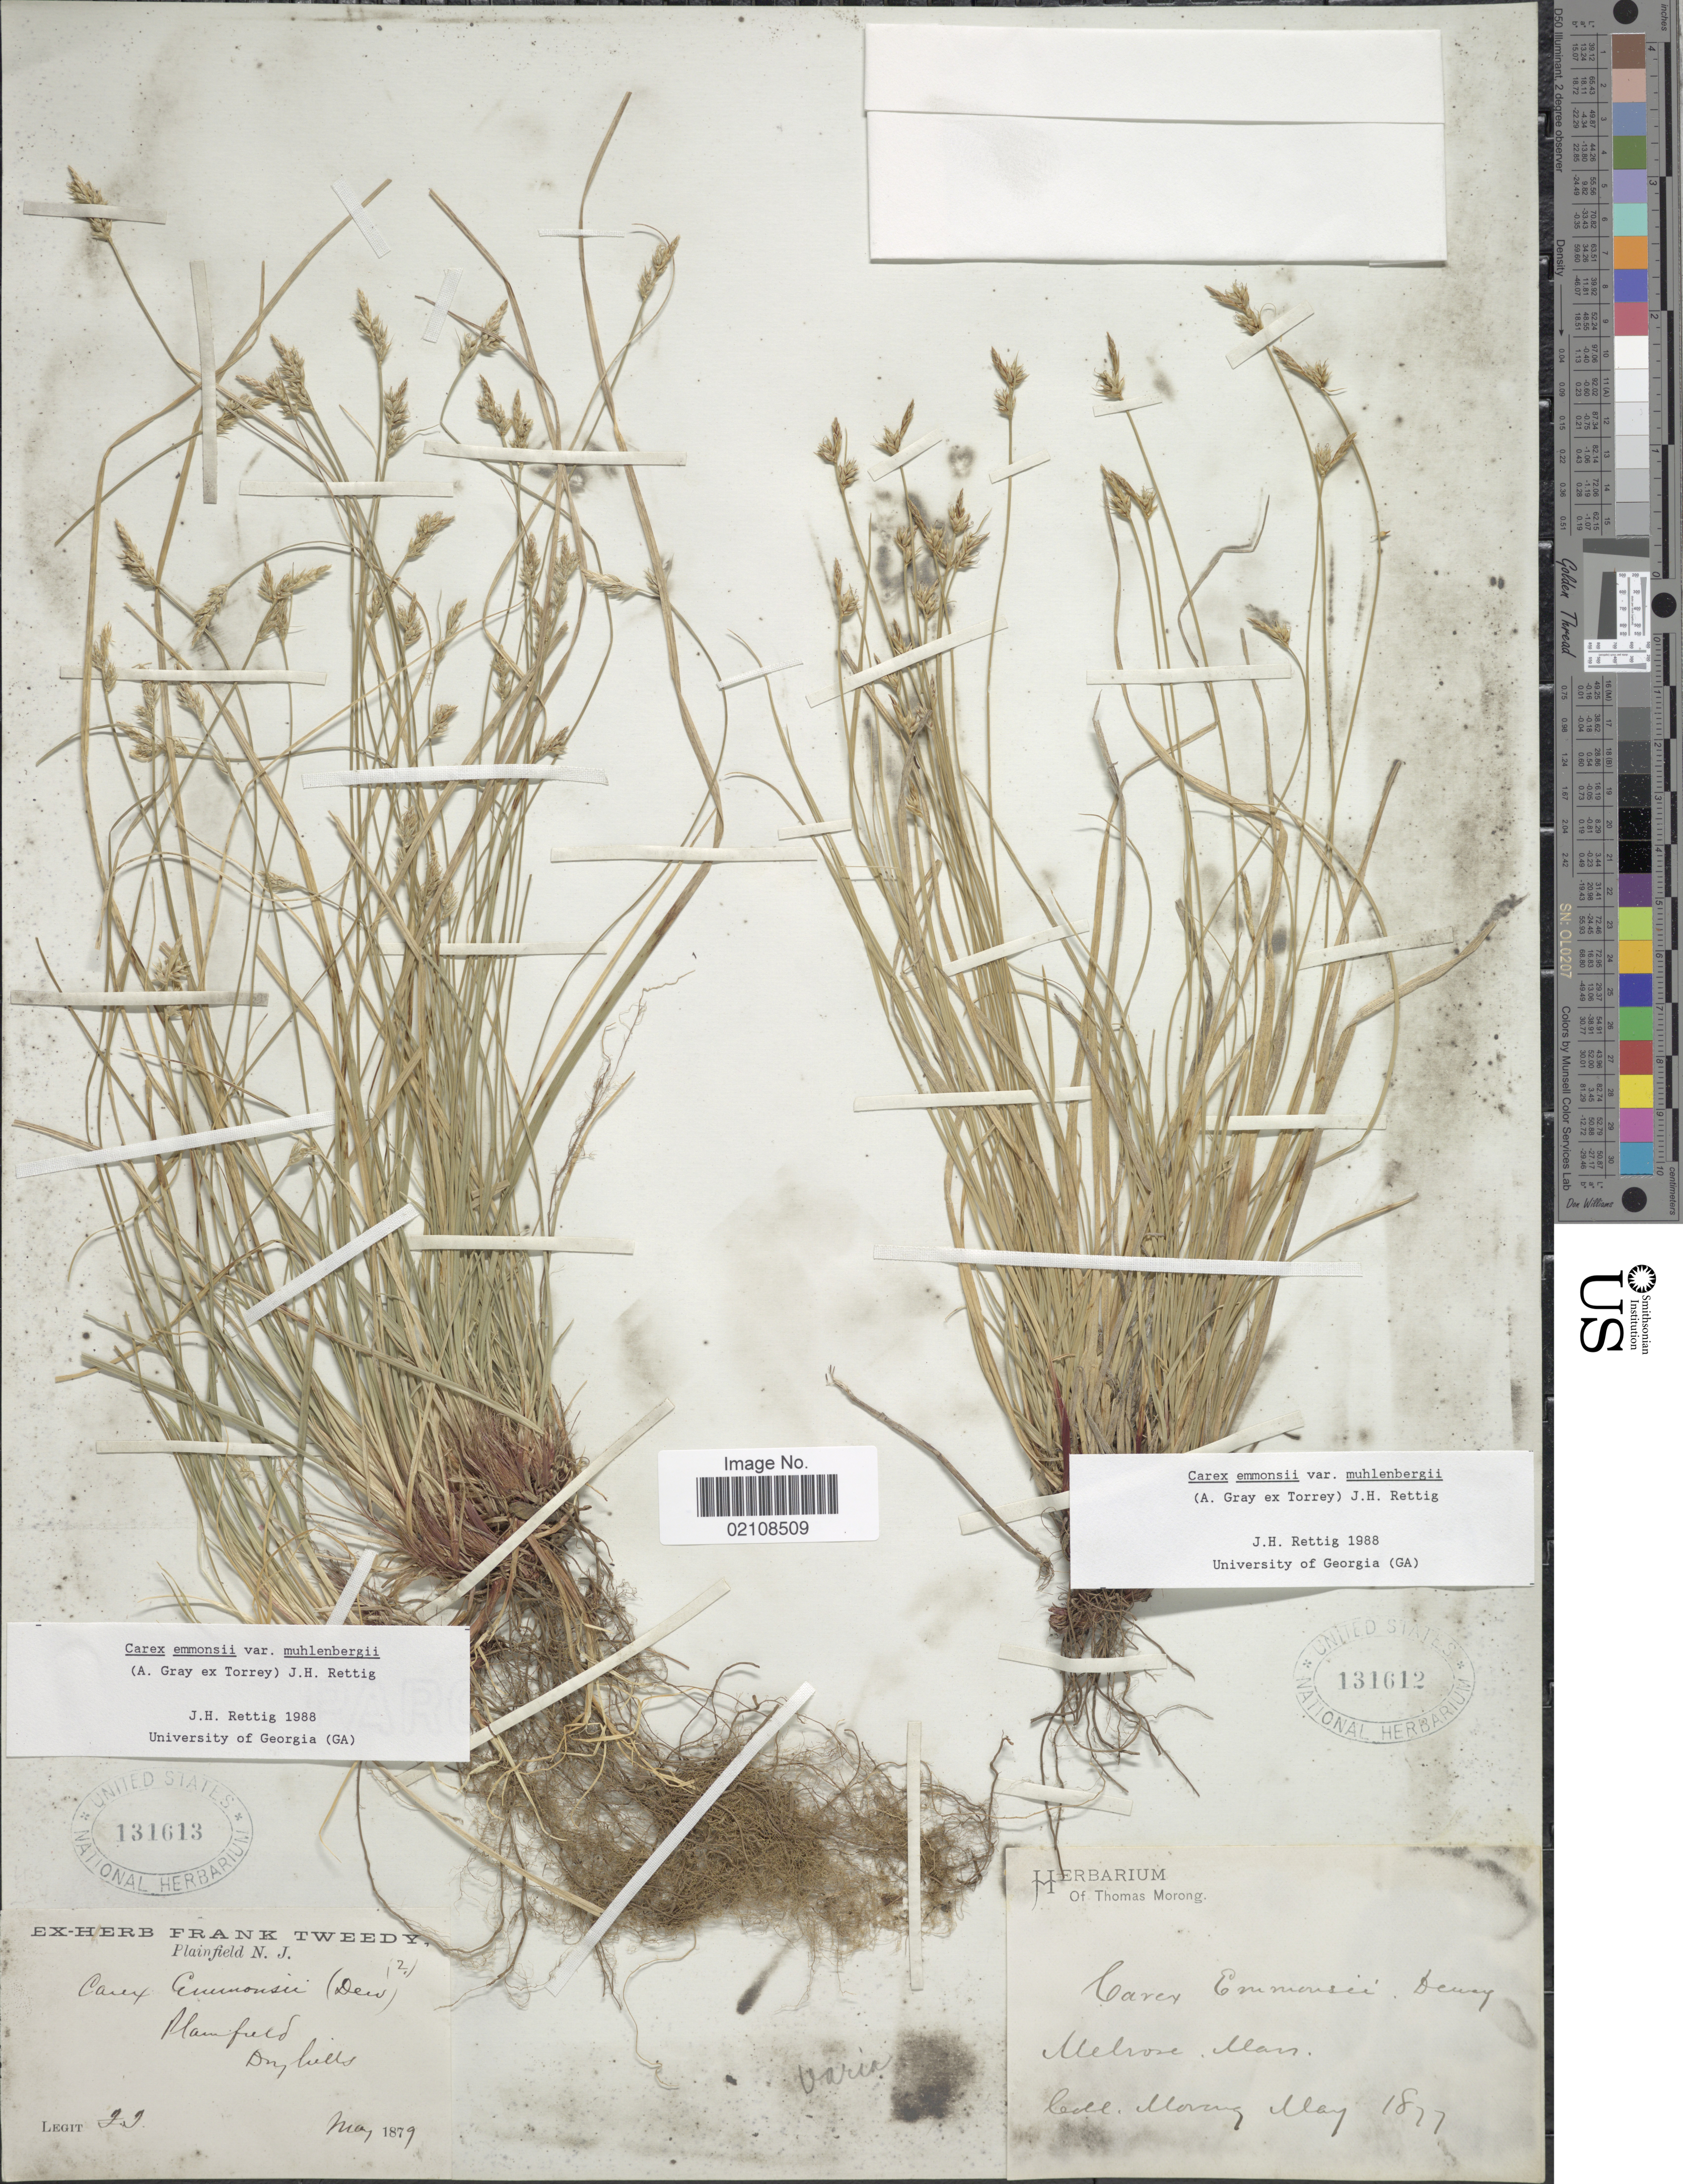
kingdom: Plantae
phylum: Tracheophyta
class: Liliopsida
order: Poales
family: Cyperaceae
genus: Carex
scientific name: Carex albicans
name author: Willd. ex Spreng.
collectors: ex herb. T. Morong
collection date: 1877-05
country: United States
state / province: Massachusetts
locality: Melrose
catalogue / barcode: US 131612-2